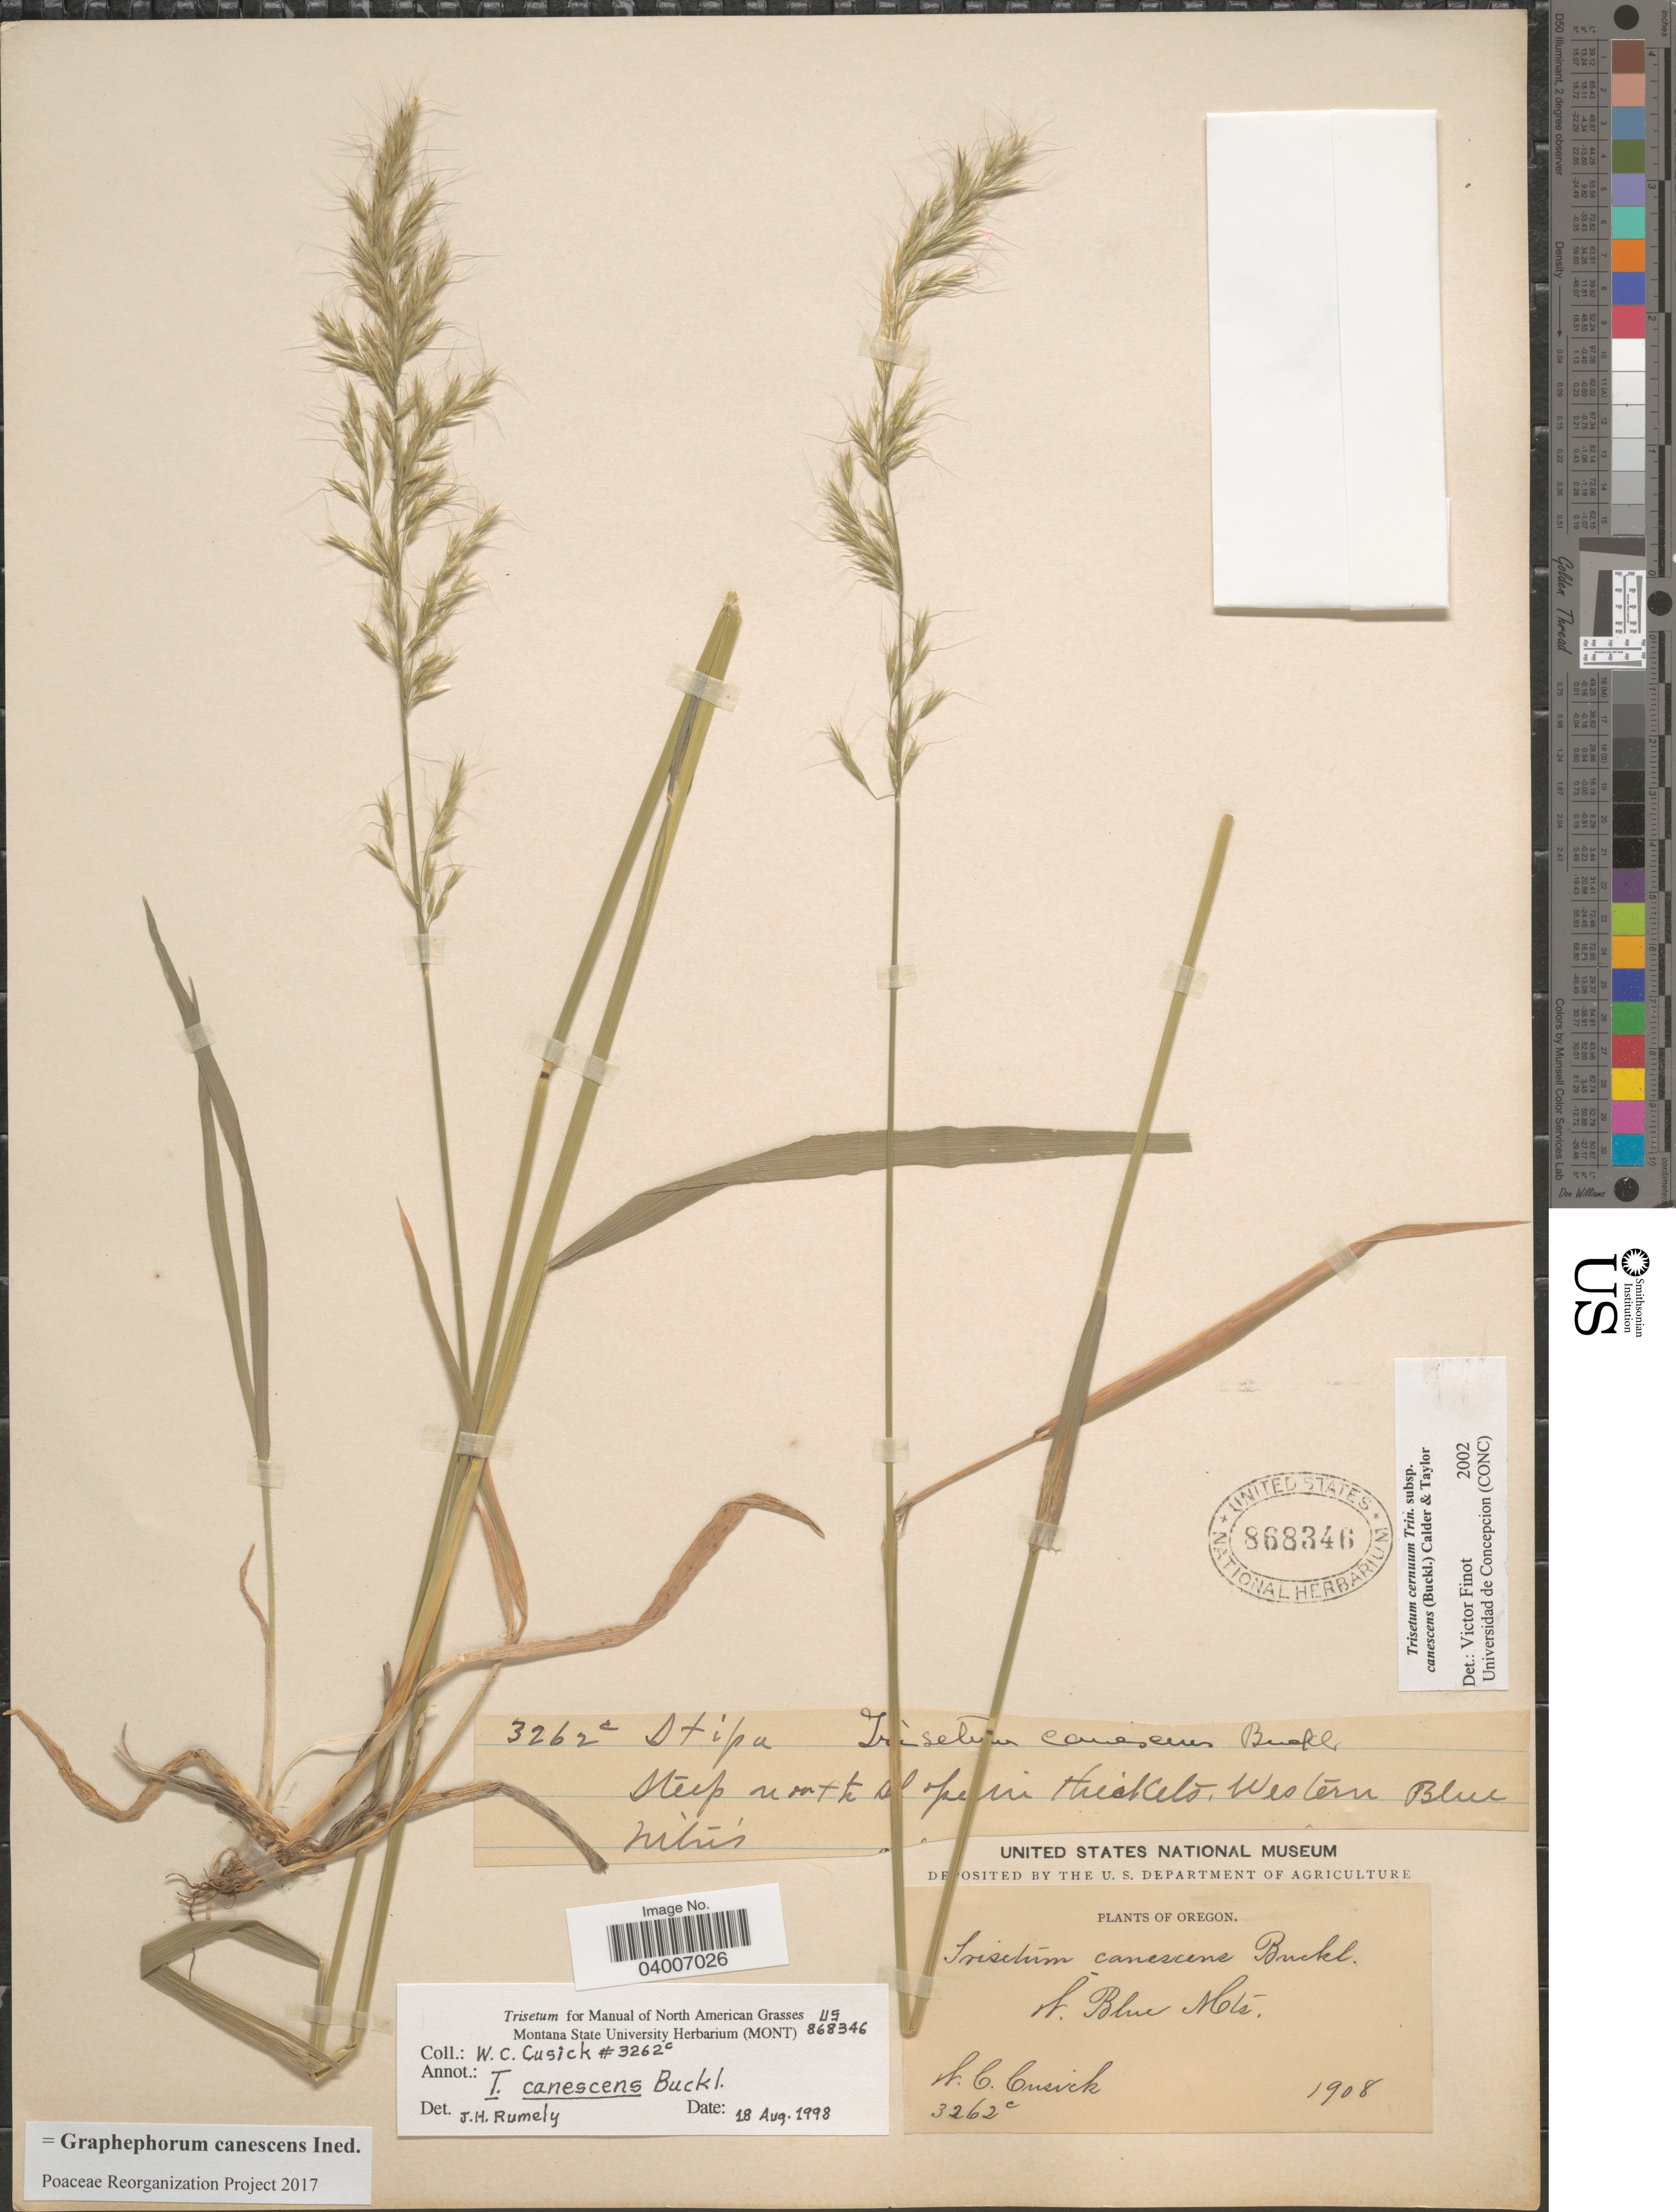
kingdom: Plantae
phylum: Tracheophyta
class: Liliopsida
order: Poales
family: Poaceae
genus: Graphephorum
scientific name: Graphephorum canescens ined.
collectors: W. C. Cusick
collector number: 3262c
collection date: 1908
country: United States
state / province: Oregon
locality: Steep mouth of open thickets, Western Blue Mts.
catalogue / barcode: US 868346